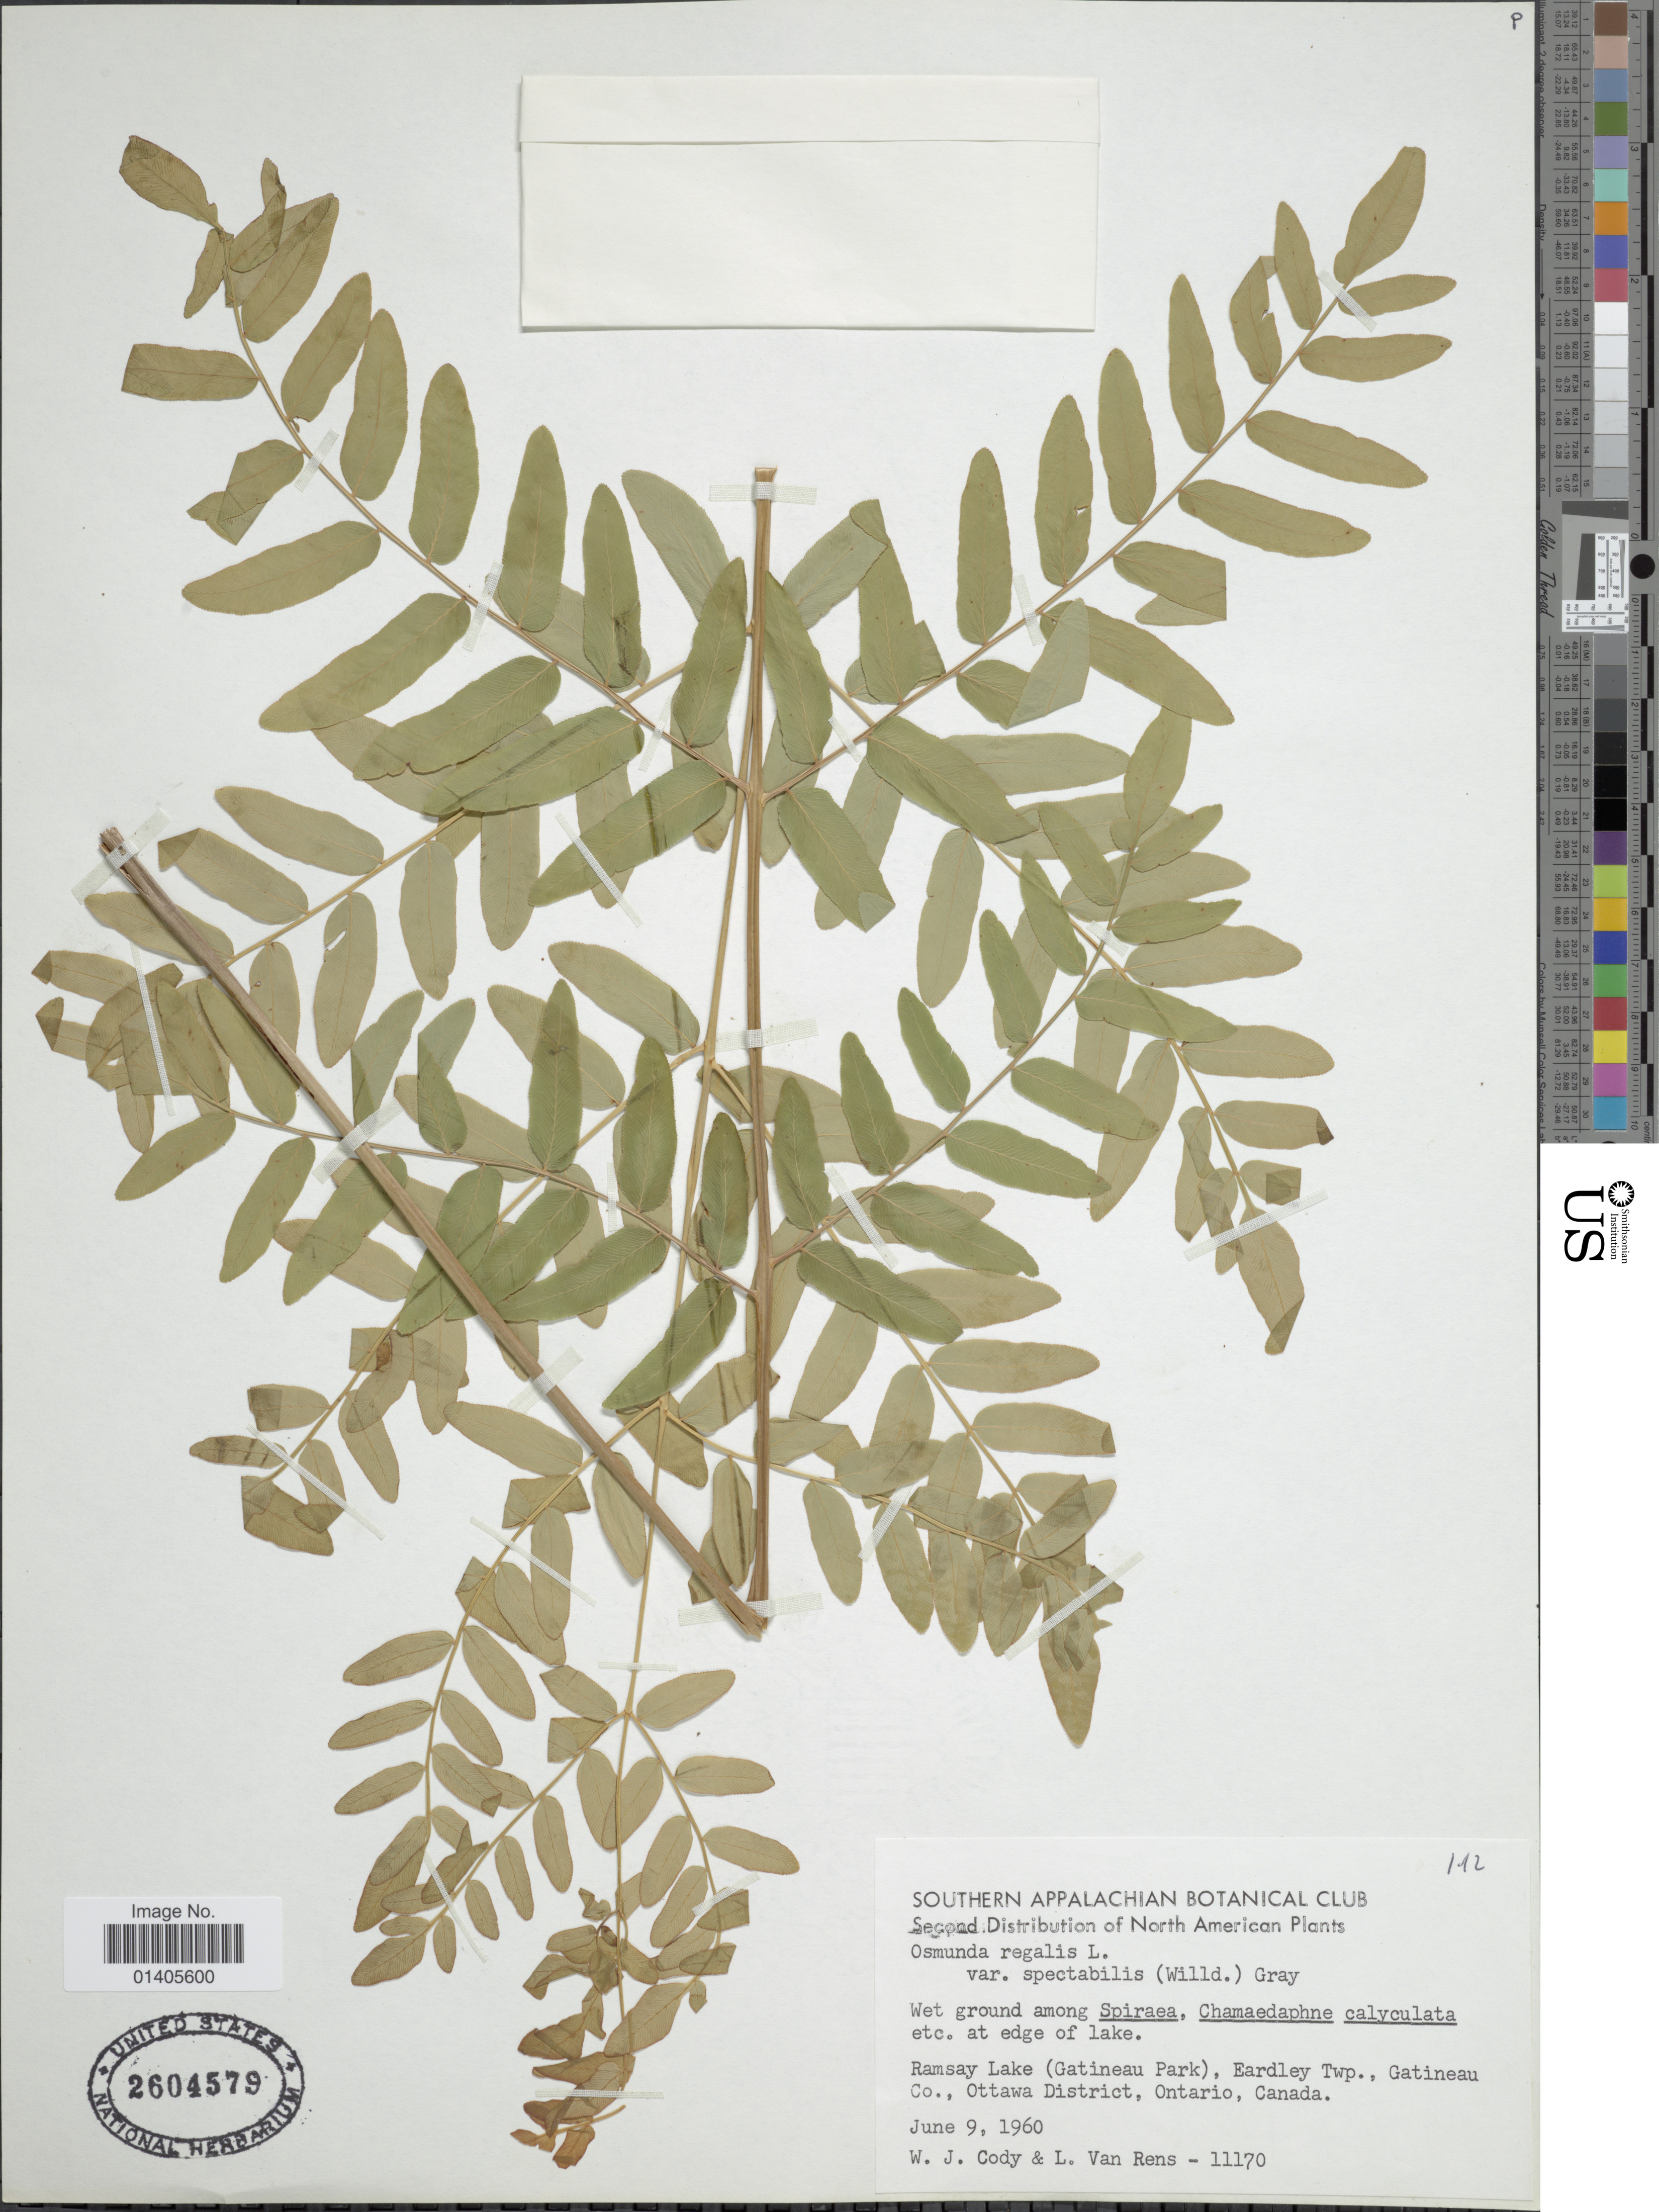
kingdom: Plantae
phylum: Tracheophyta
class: Polypodiopsida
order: Osmundales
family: Osmundaceae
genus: Osmunda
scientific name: Osmunda regalis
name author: L.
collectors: W. Cody & L. Rens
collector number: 11170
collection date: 1960-06-09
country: Canada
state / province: Ontario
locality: Ramsay lake (Gatineau Park), Eardley twp., Gatineau Co., Ottawa District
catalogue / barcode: US 2604579